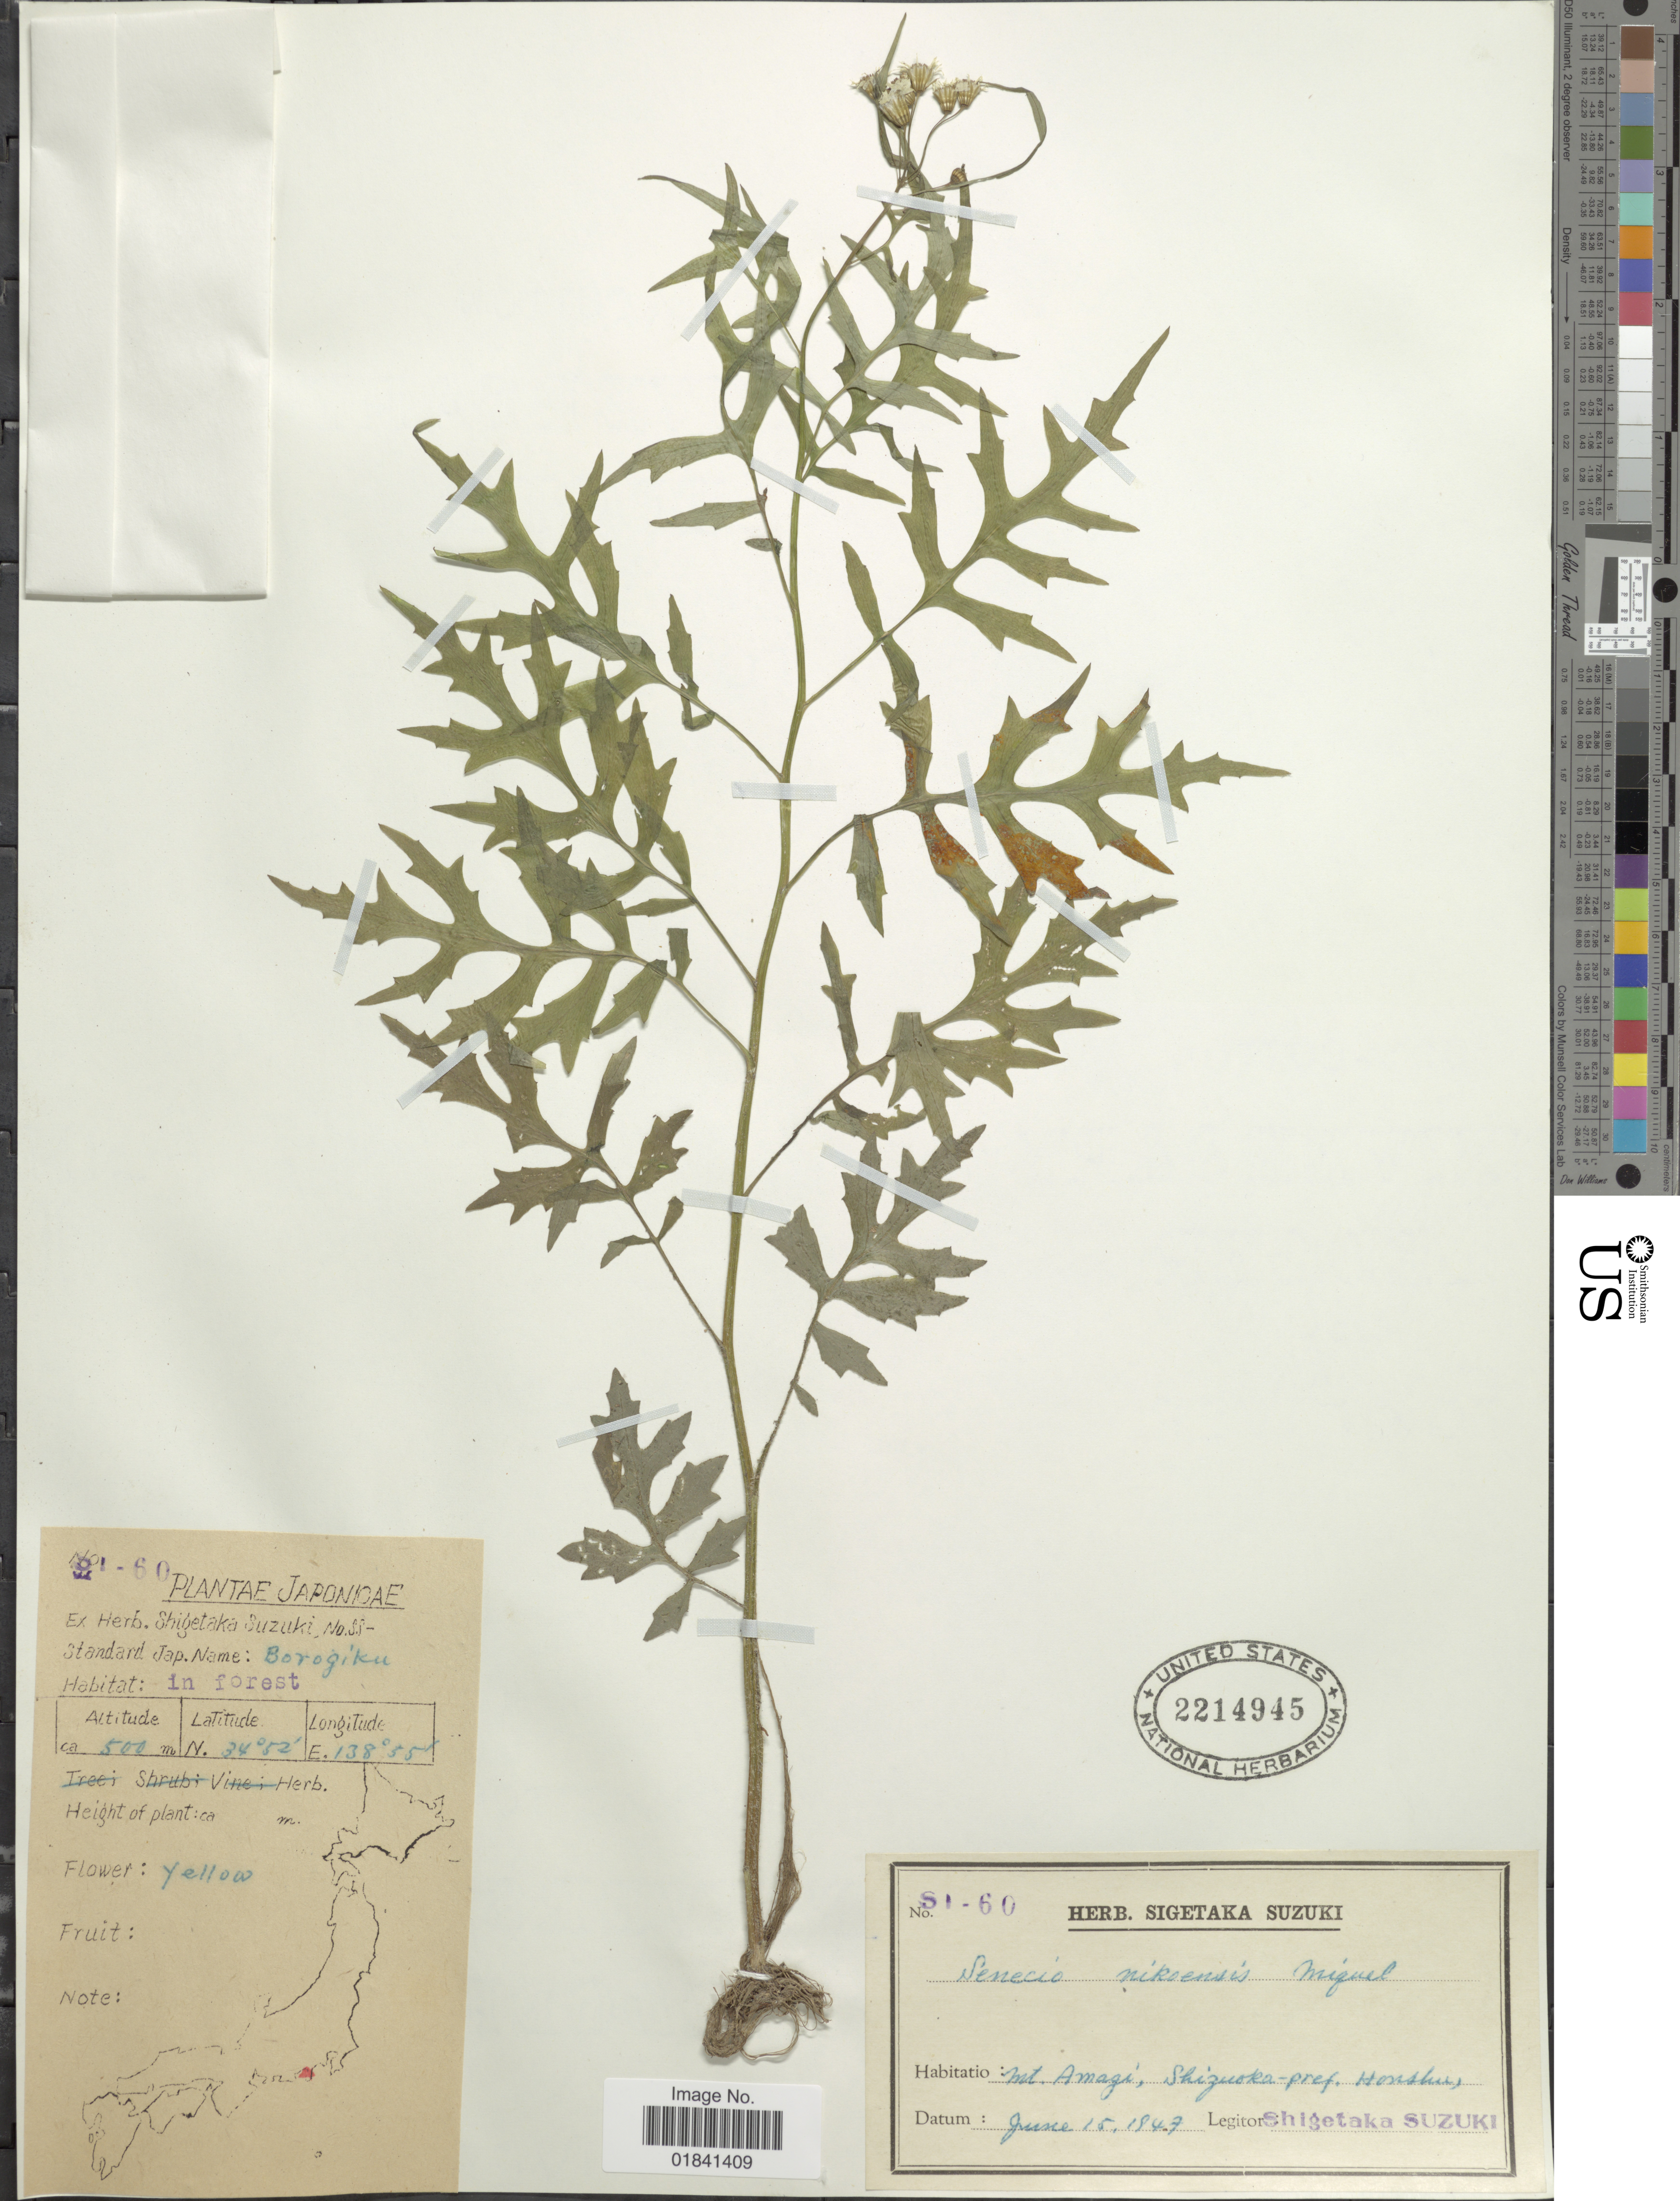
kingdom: Plantae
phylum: Tracheophyta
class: Magnoliopsida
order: Asterales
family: Asteraceae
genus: Senecio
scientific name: Senecio nikoensis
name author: Miq.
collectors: K. Suzuki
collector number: SI-60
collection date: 1847-06-15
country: Japan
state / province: Sizuoka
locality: Mt. Amagi, Shizuoka-pref, Honshu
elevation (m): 500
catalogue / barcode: US 2214945